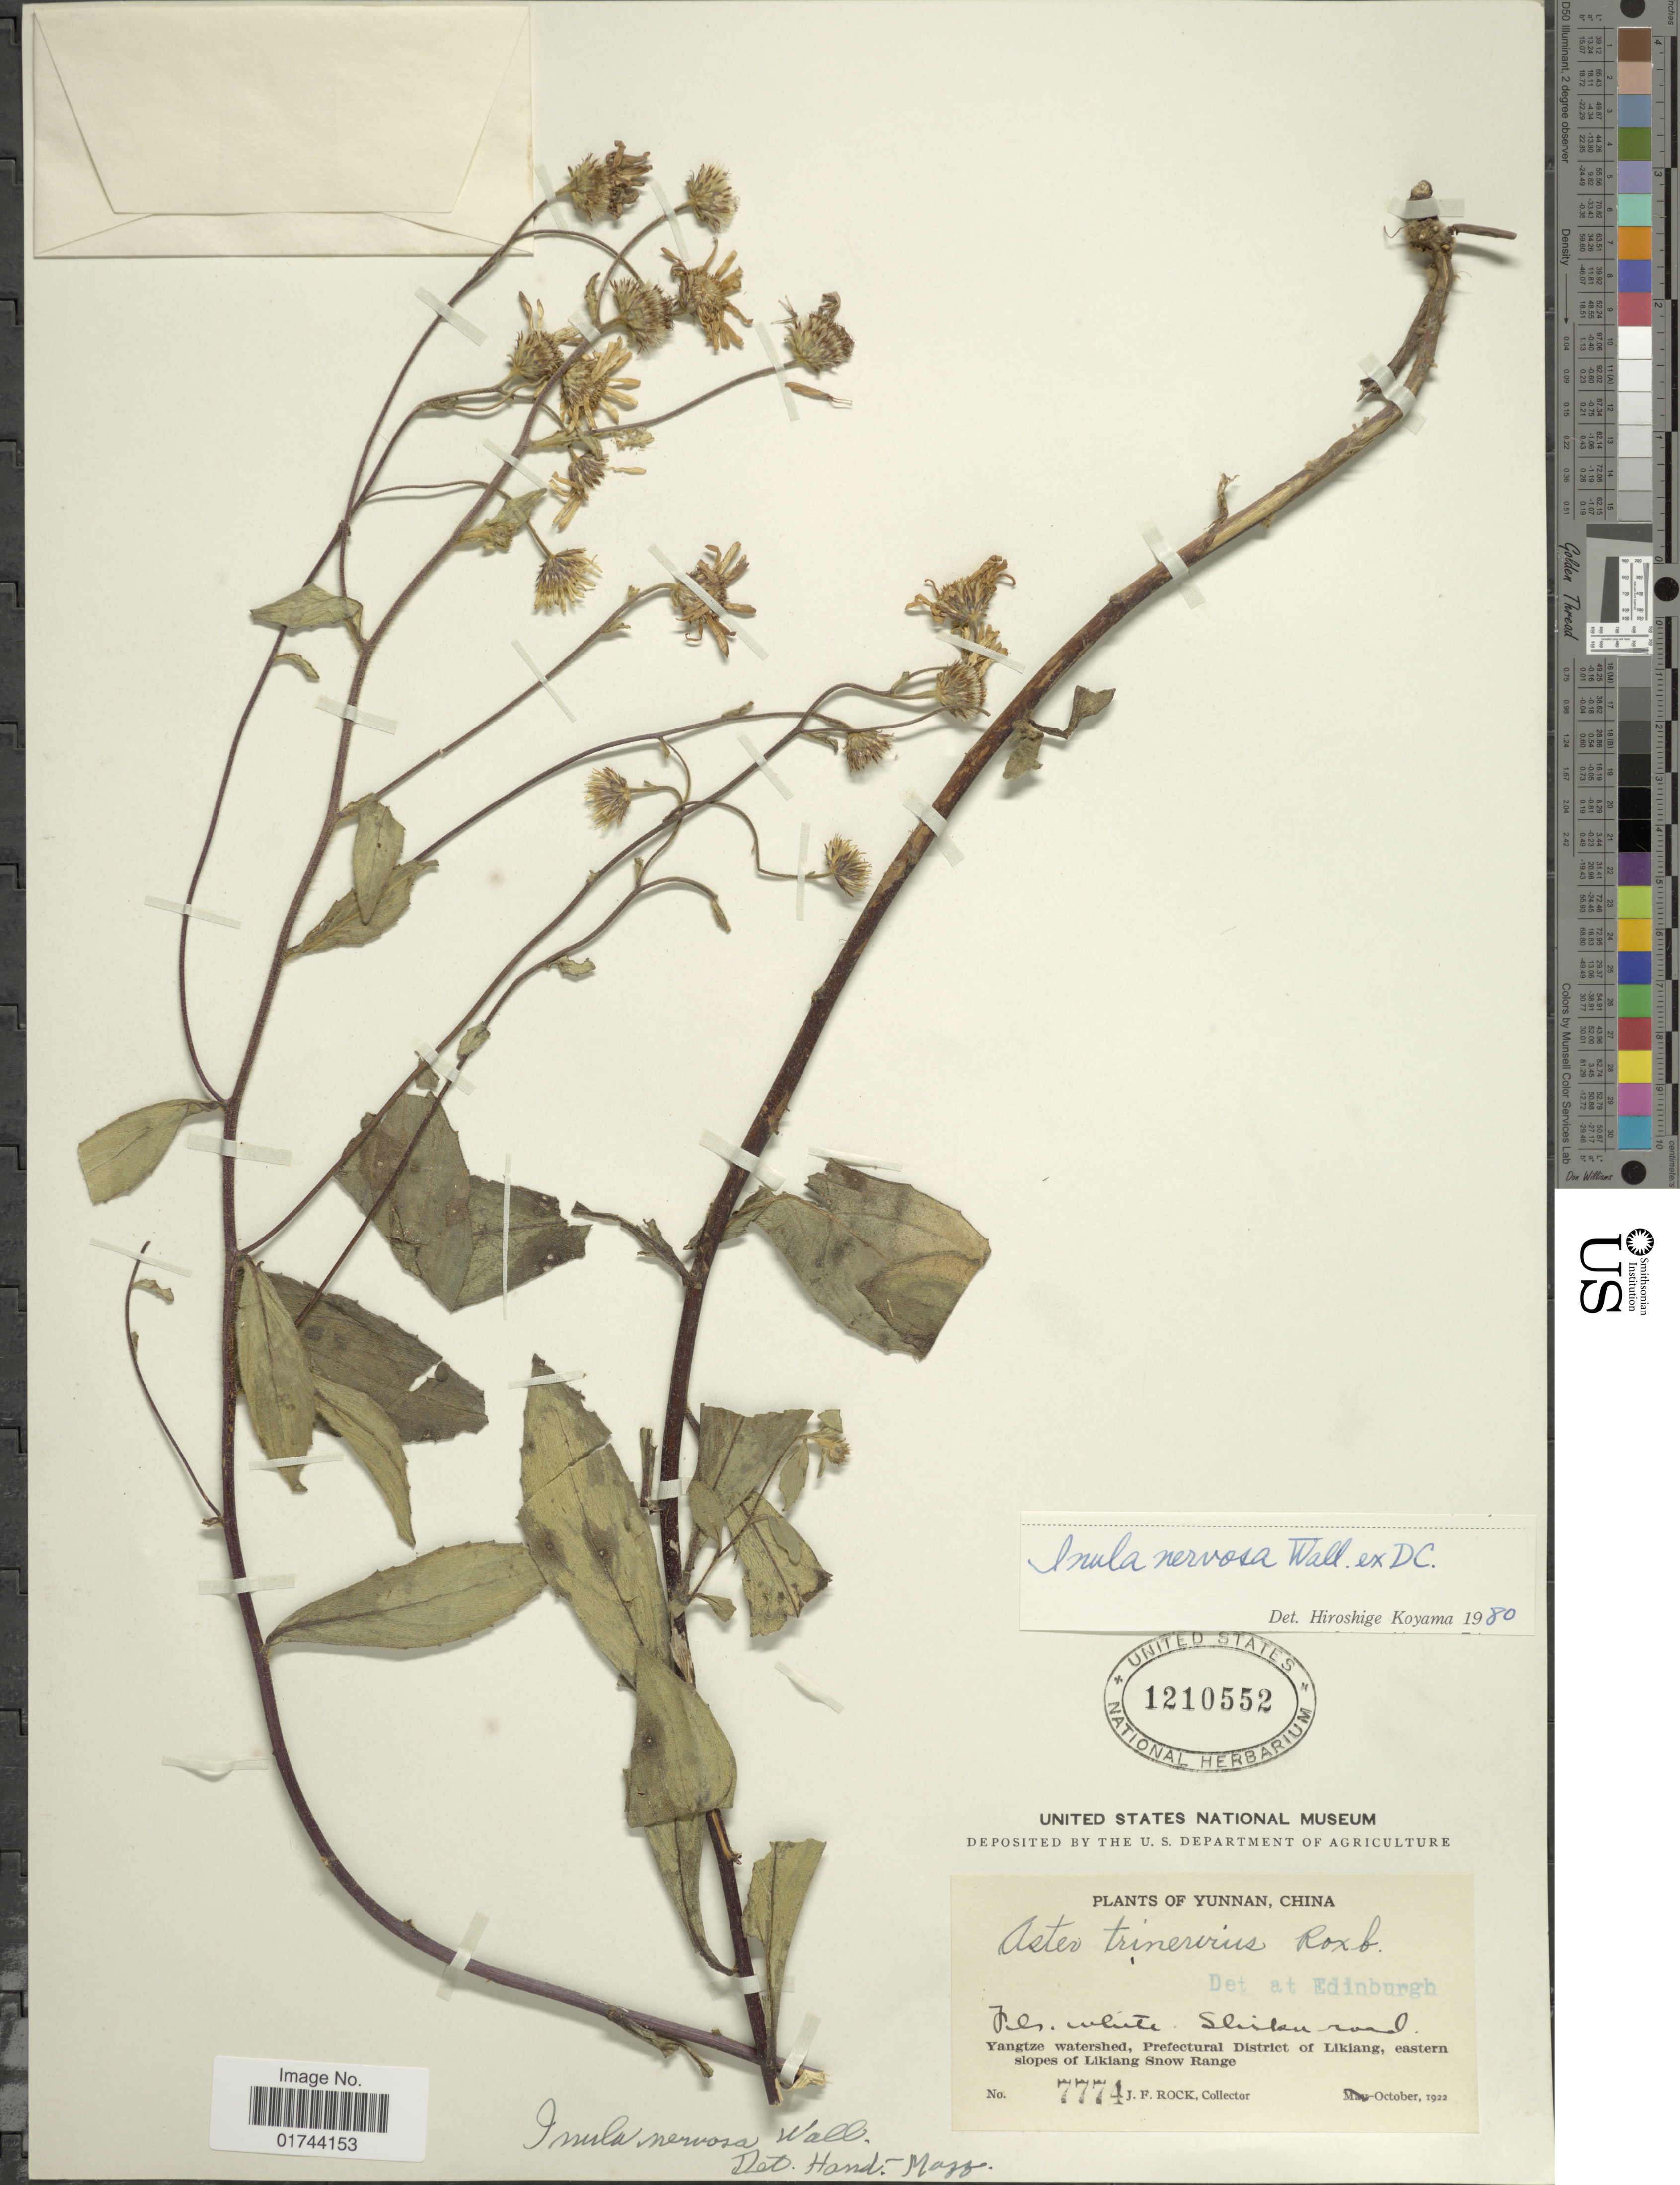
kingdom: Plantae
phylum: Tracheophyta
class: Magnoliopsida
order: Asterales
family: Asteraceae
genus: Inula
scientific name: Inula nervosa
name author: Wall. ex DC.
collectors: J. Rock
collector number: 7774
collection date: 1922-10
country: China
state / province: Yunnan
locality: Yangtze watershed, Prefectural District of Likiang, eastern slopes of Likiang Snow Range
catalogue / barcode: US 1210552